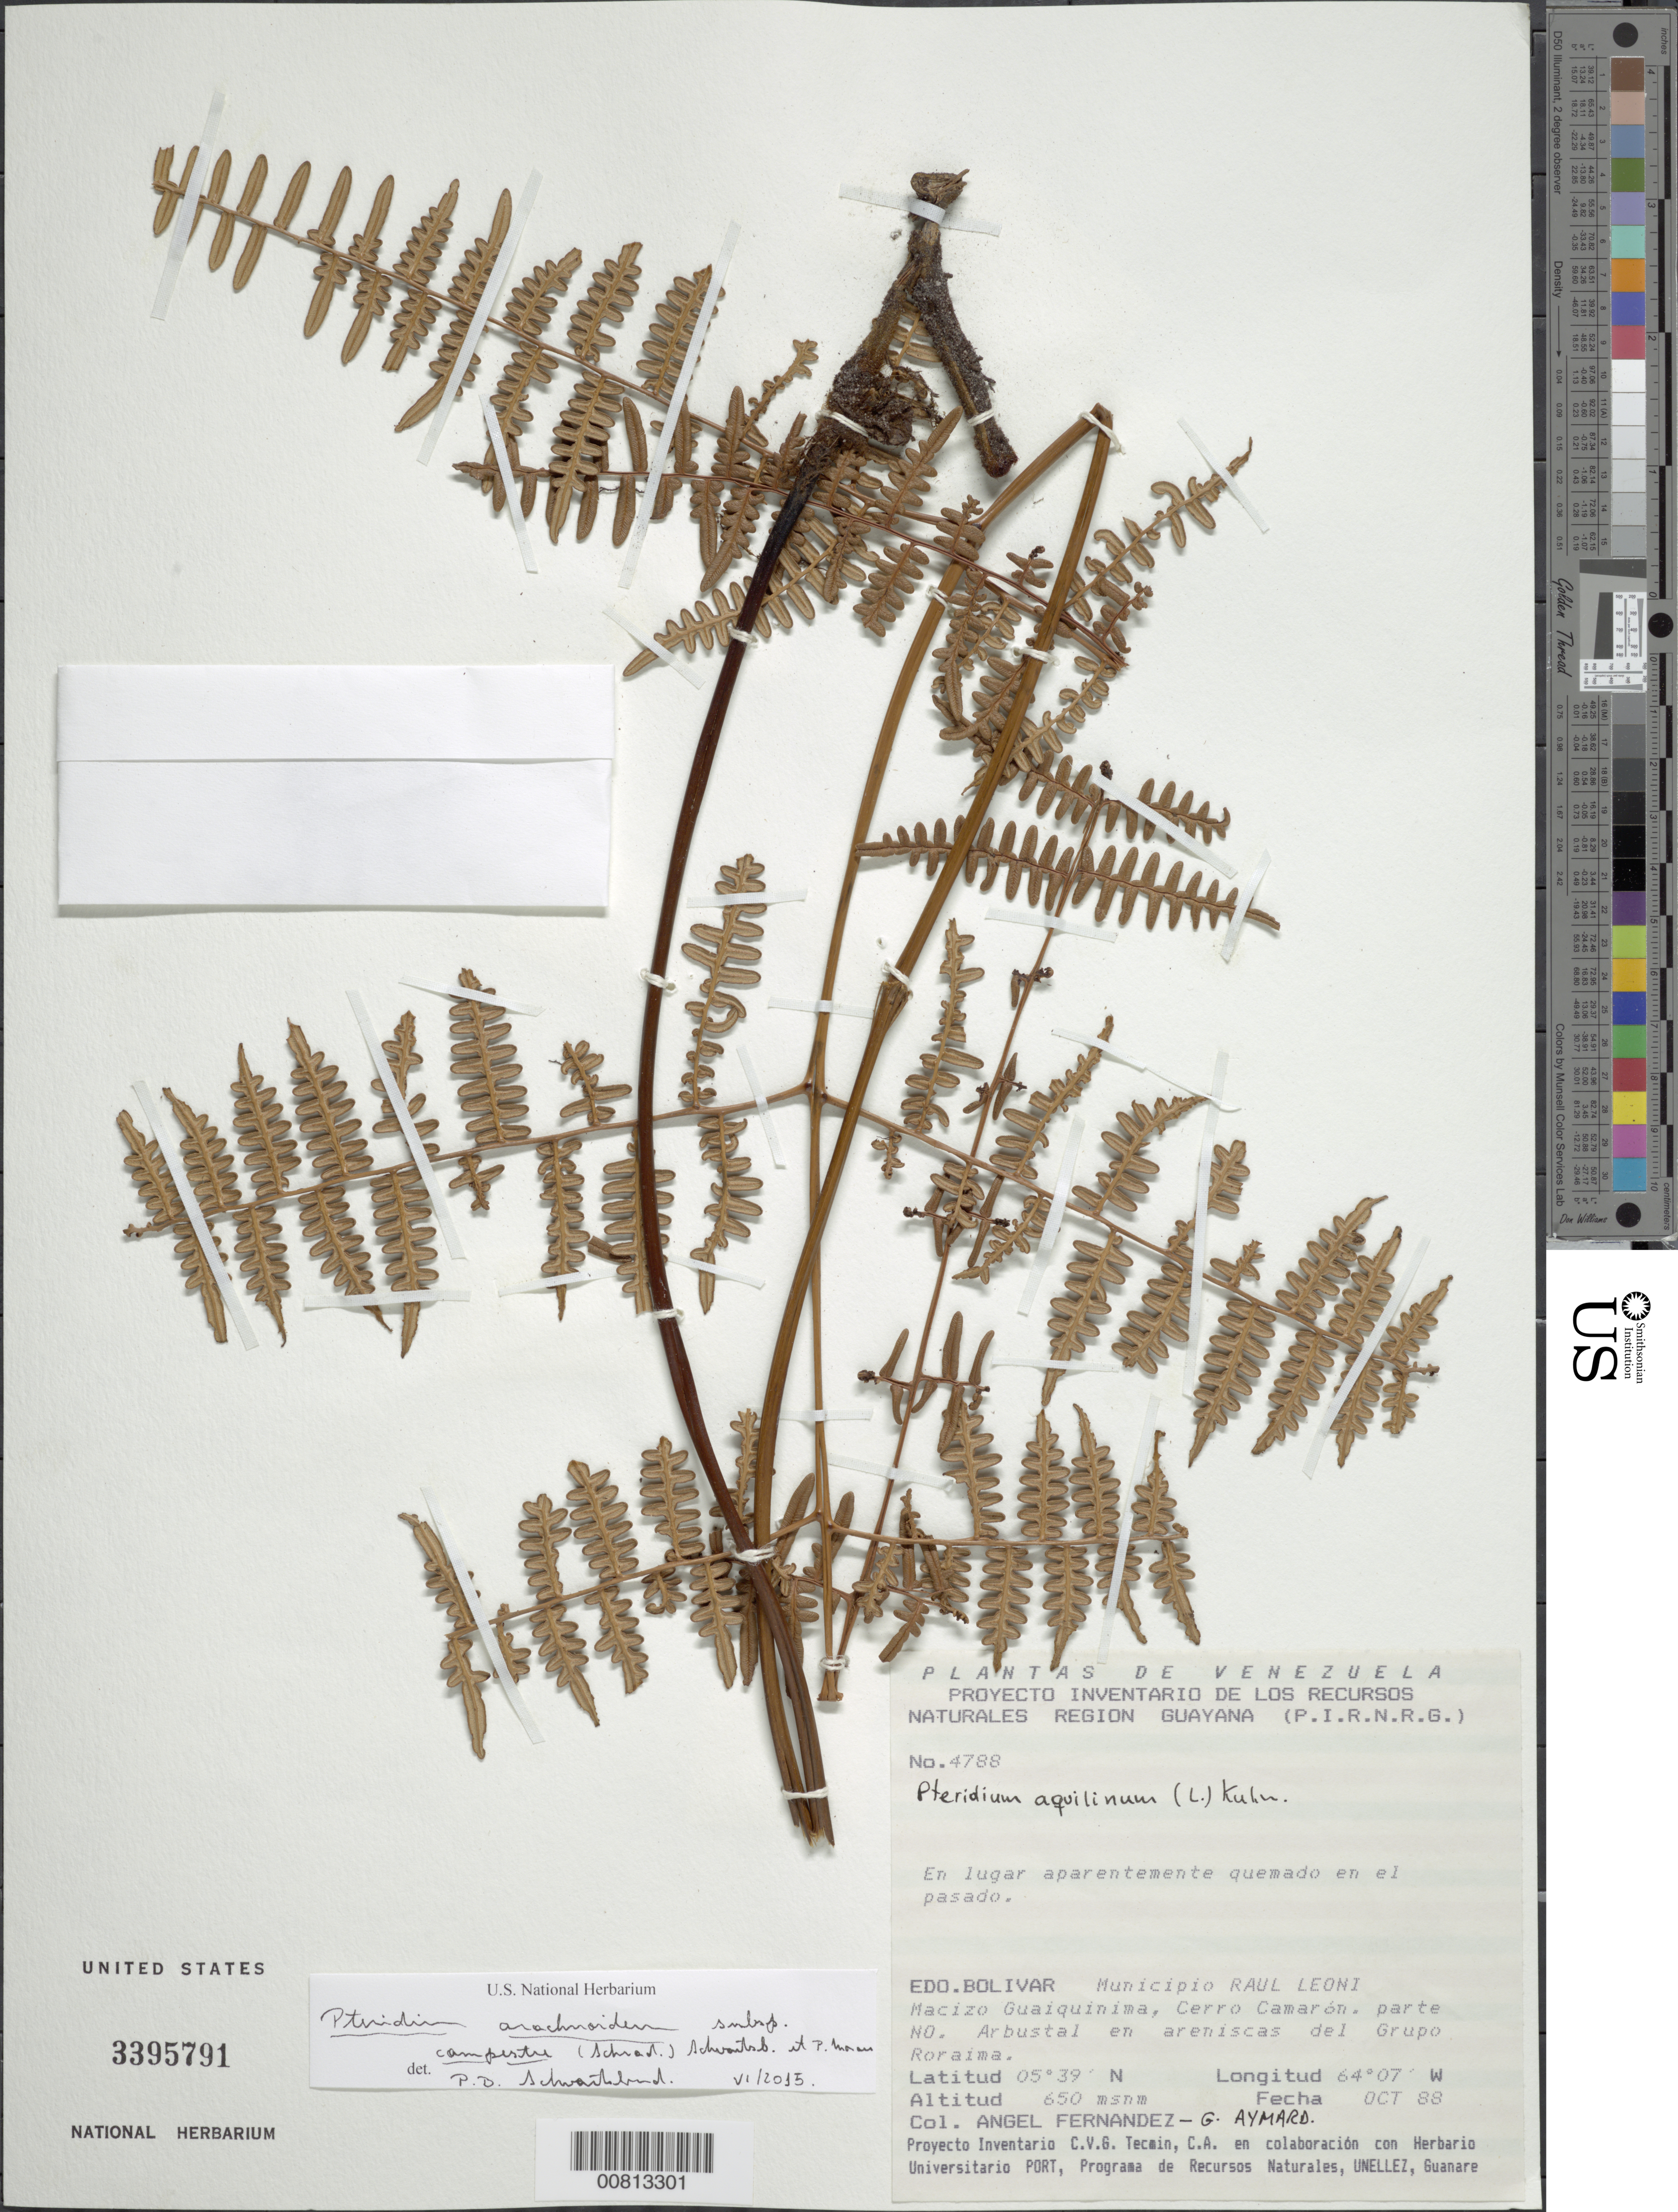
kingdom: Plantae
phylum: Tracheophyta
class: Polypodiopsida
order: Polypodiales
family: Dennstaedtiaceae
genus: Pteridium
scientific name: Pteridium aquilinum var. arachnoideum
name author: (Kaulf.) Herter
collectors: A. Fernández & G. A. Aymard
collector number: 4788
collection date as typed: Oct-88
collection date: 1988-10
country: Venezuela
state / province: Bolívar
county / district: Angostura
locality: Mun. Raúl Leoni [=Angostura], Macizo Guaiquinima, Cerro Camarón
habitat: Lugar aparentemente quemado en el pasado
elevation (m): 650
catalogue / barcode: US 3395791